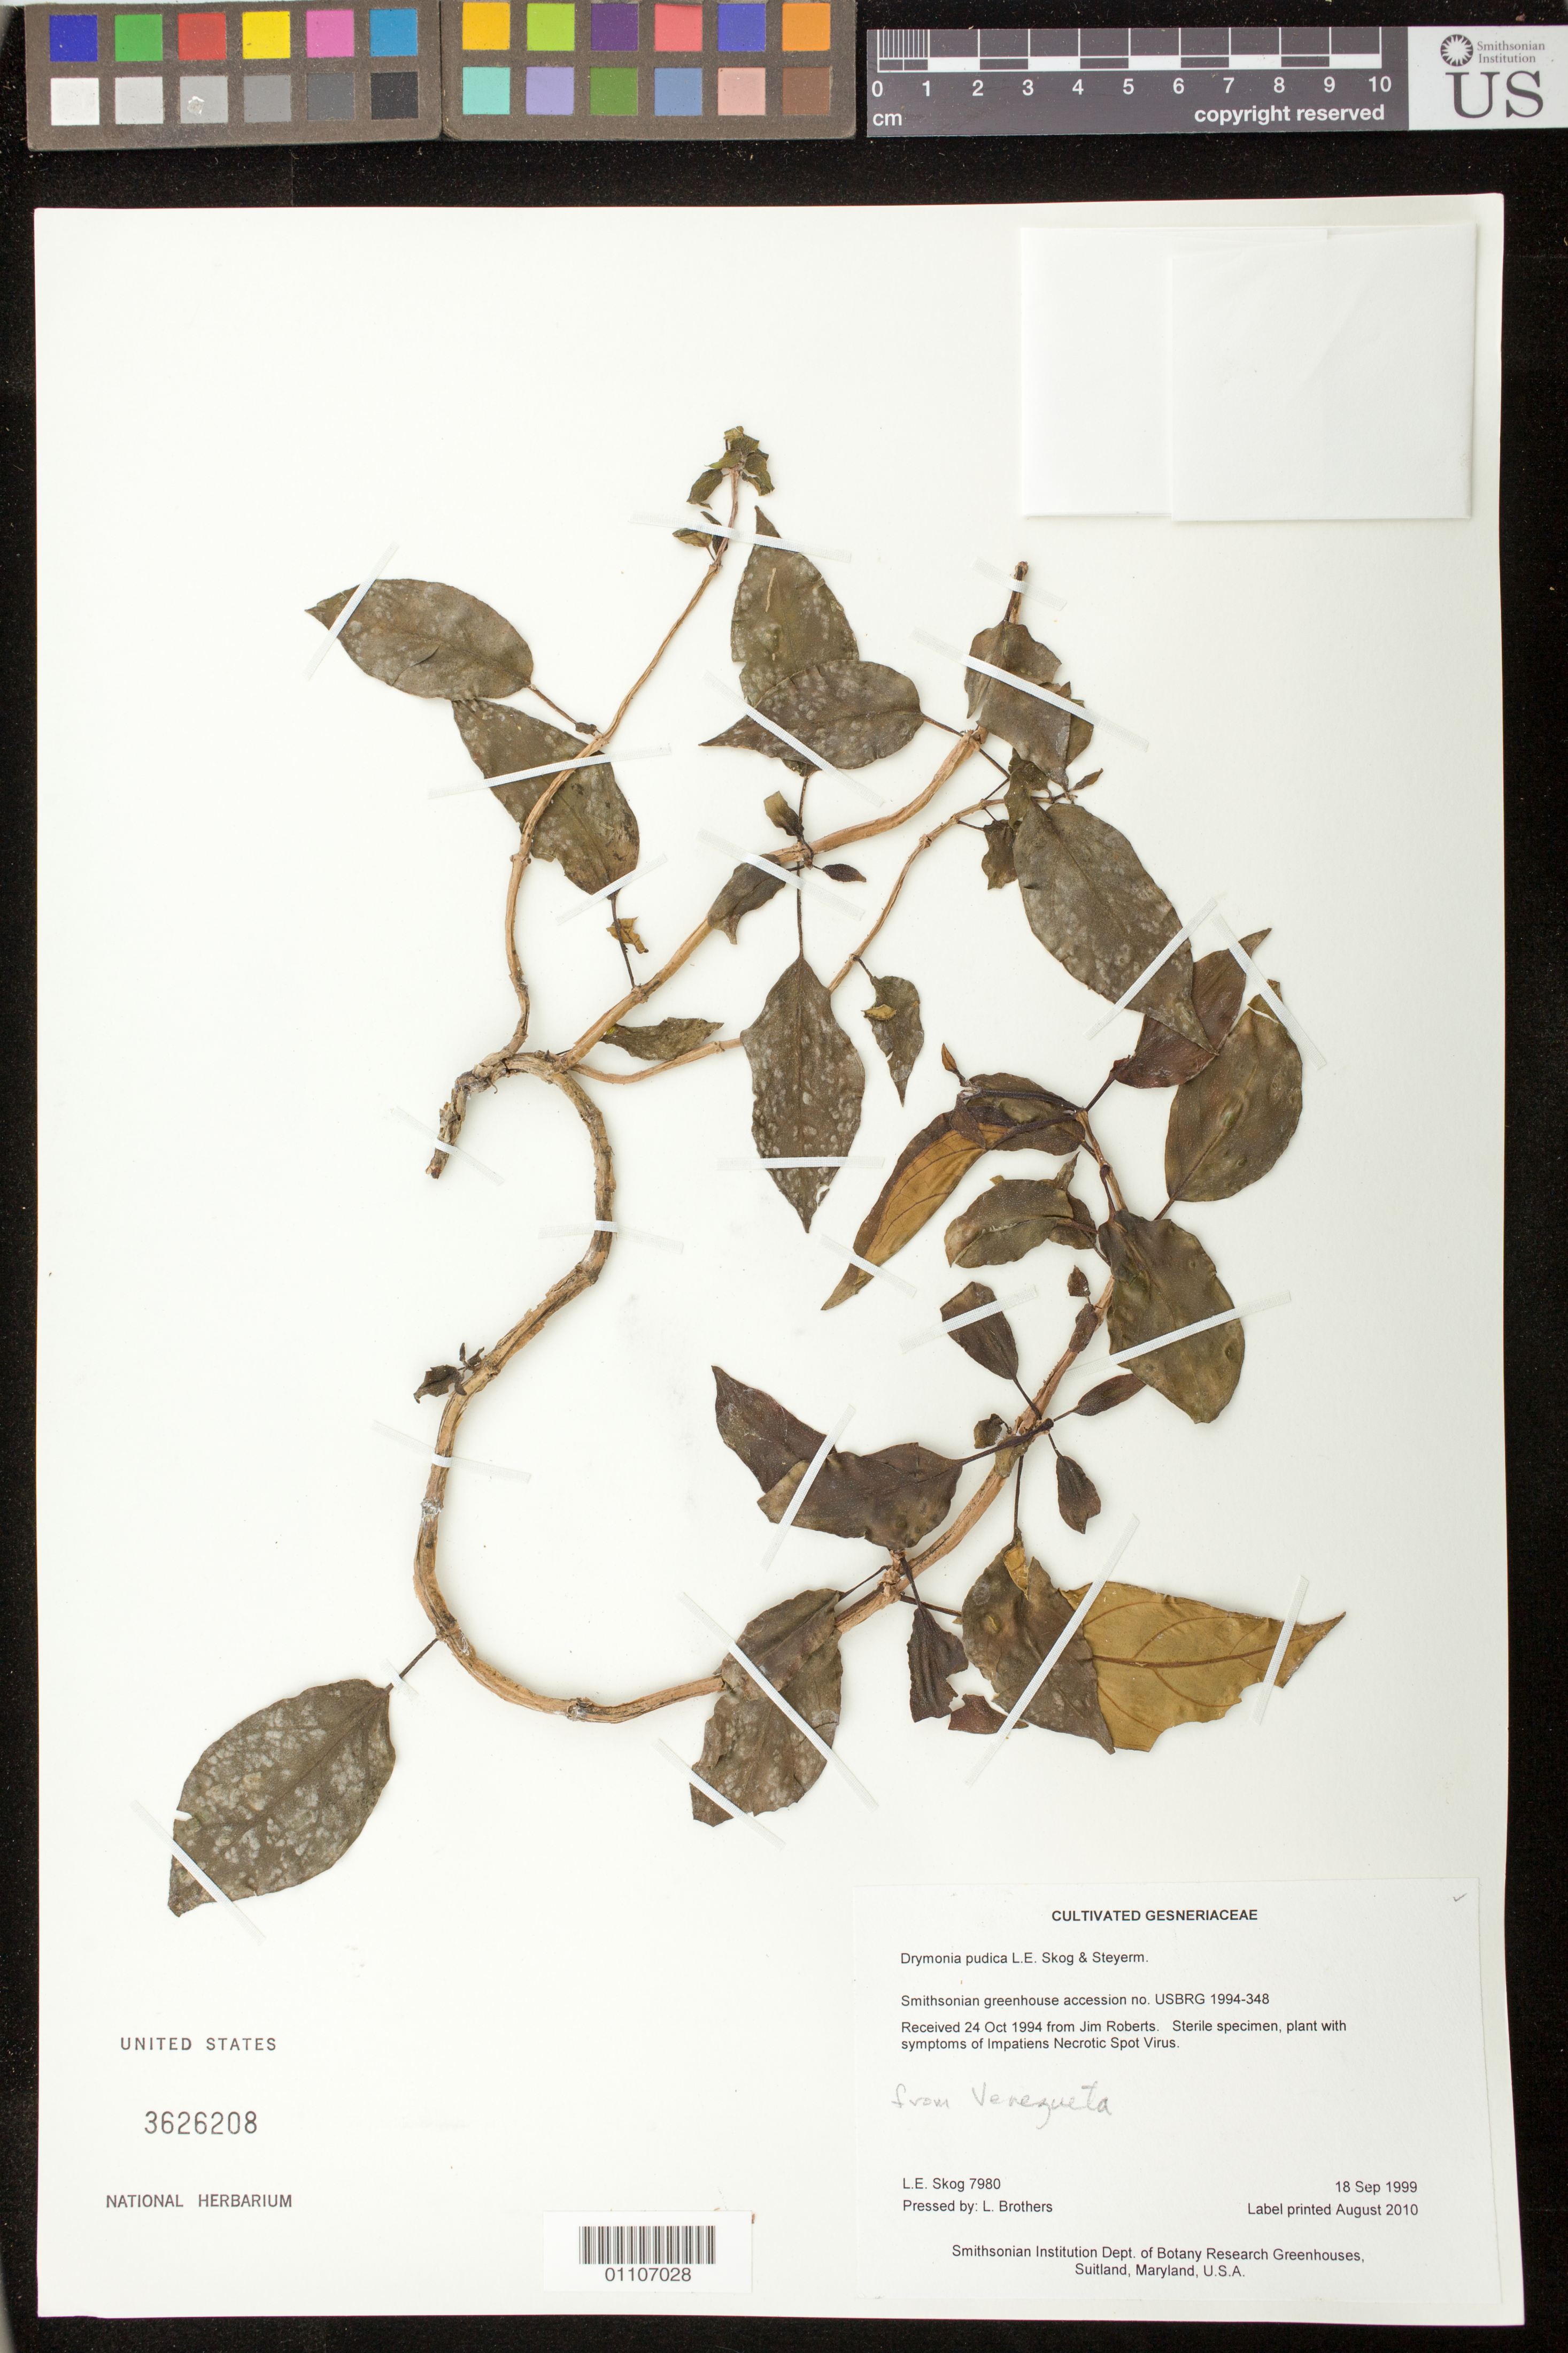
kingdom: Plantae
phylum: Tracheophyta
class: Magnoliopsida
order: Lamiales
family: Gesneriaceae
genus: Drymonia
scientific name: Drymonia pudica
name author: L.E. Skog & Steyerm.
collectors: L. E. Skog & L. Brothers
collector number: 7980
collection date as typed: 18 Sep 1999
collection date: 1999-09-18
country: United States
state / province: Maryland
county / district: Prince George's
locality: Smithsonian Institution Dept. of Botany Research Greenhouses, Suitland, Maryland, U.S.A.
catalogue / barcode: US 3626208